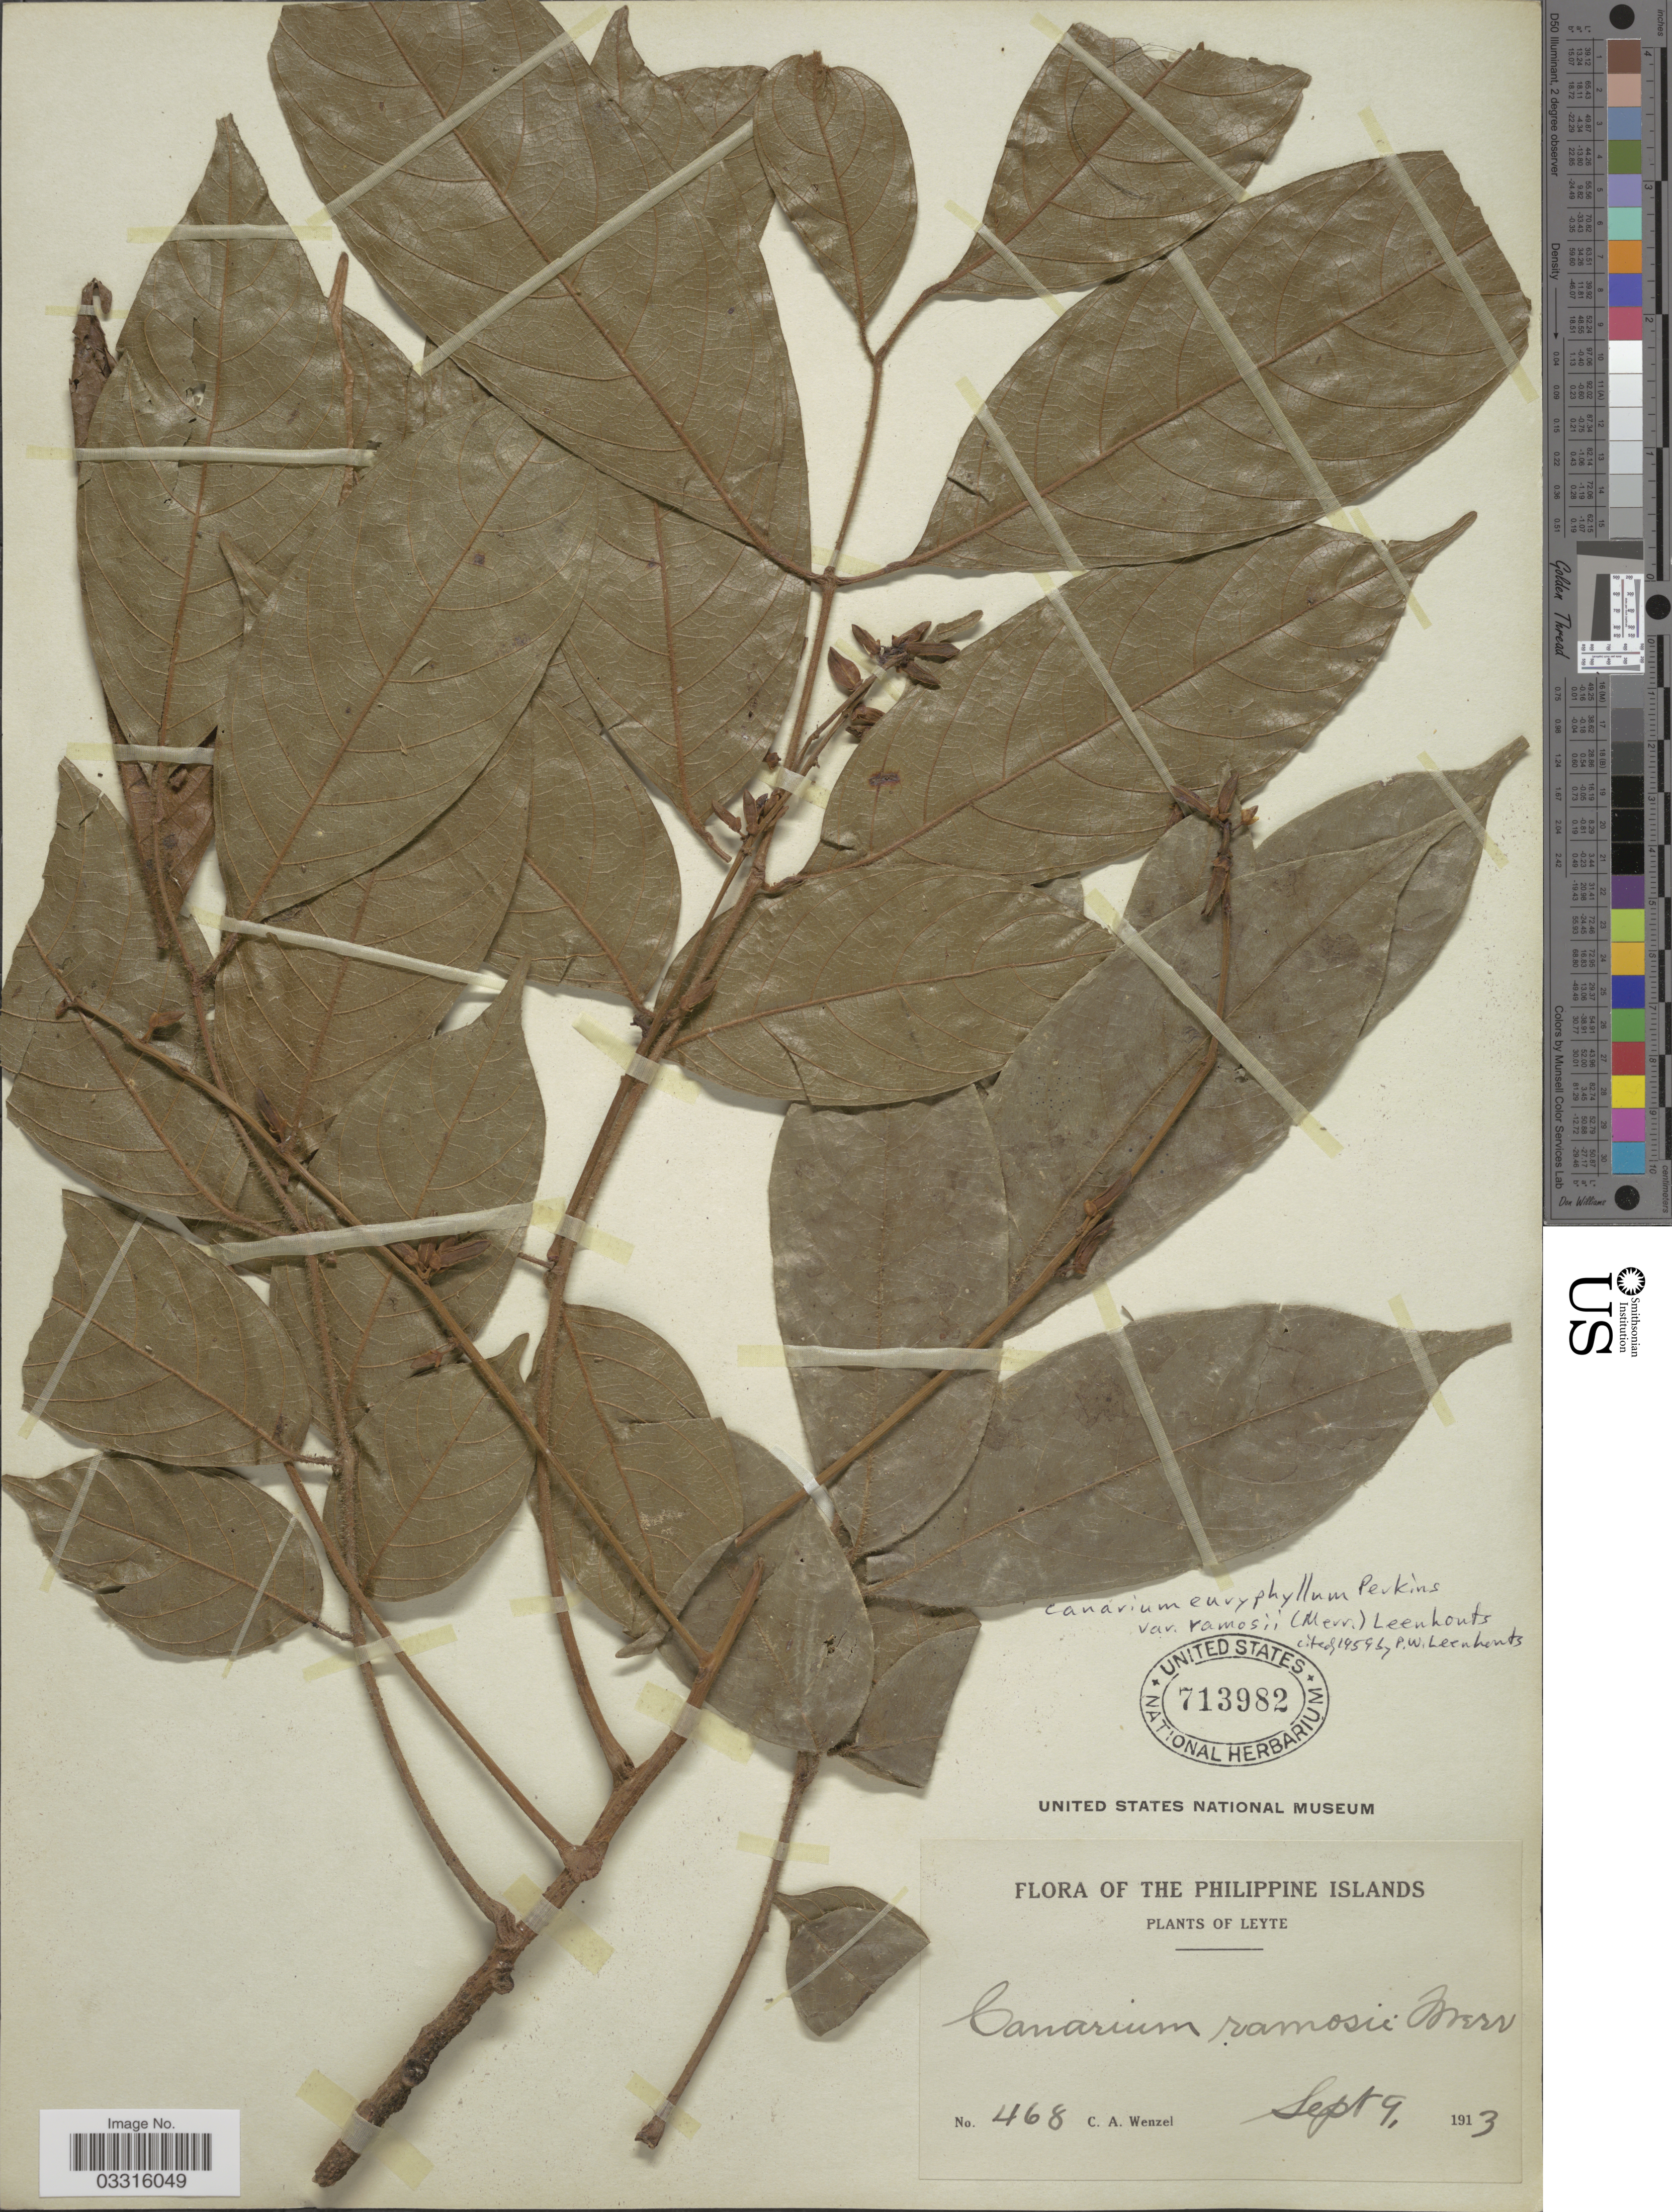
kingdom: Plantae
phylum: Tracheophyta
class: Magnoliopsida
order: Sapindales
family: Burseraceae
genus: Canarium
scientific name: Canarium euryphyllum var. ramosii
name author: (Merr.) Leenh.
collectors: C. Wenzel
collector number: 468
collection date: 1913-09-09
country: Philippines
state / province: Eastern Visayas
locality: Leyte.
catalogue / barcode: US 713982